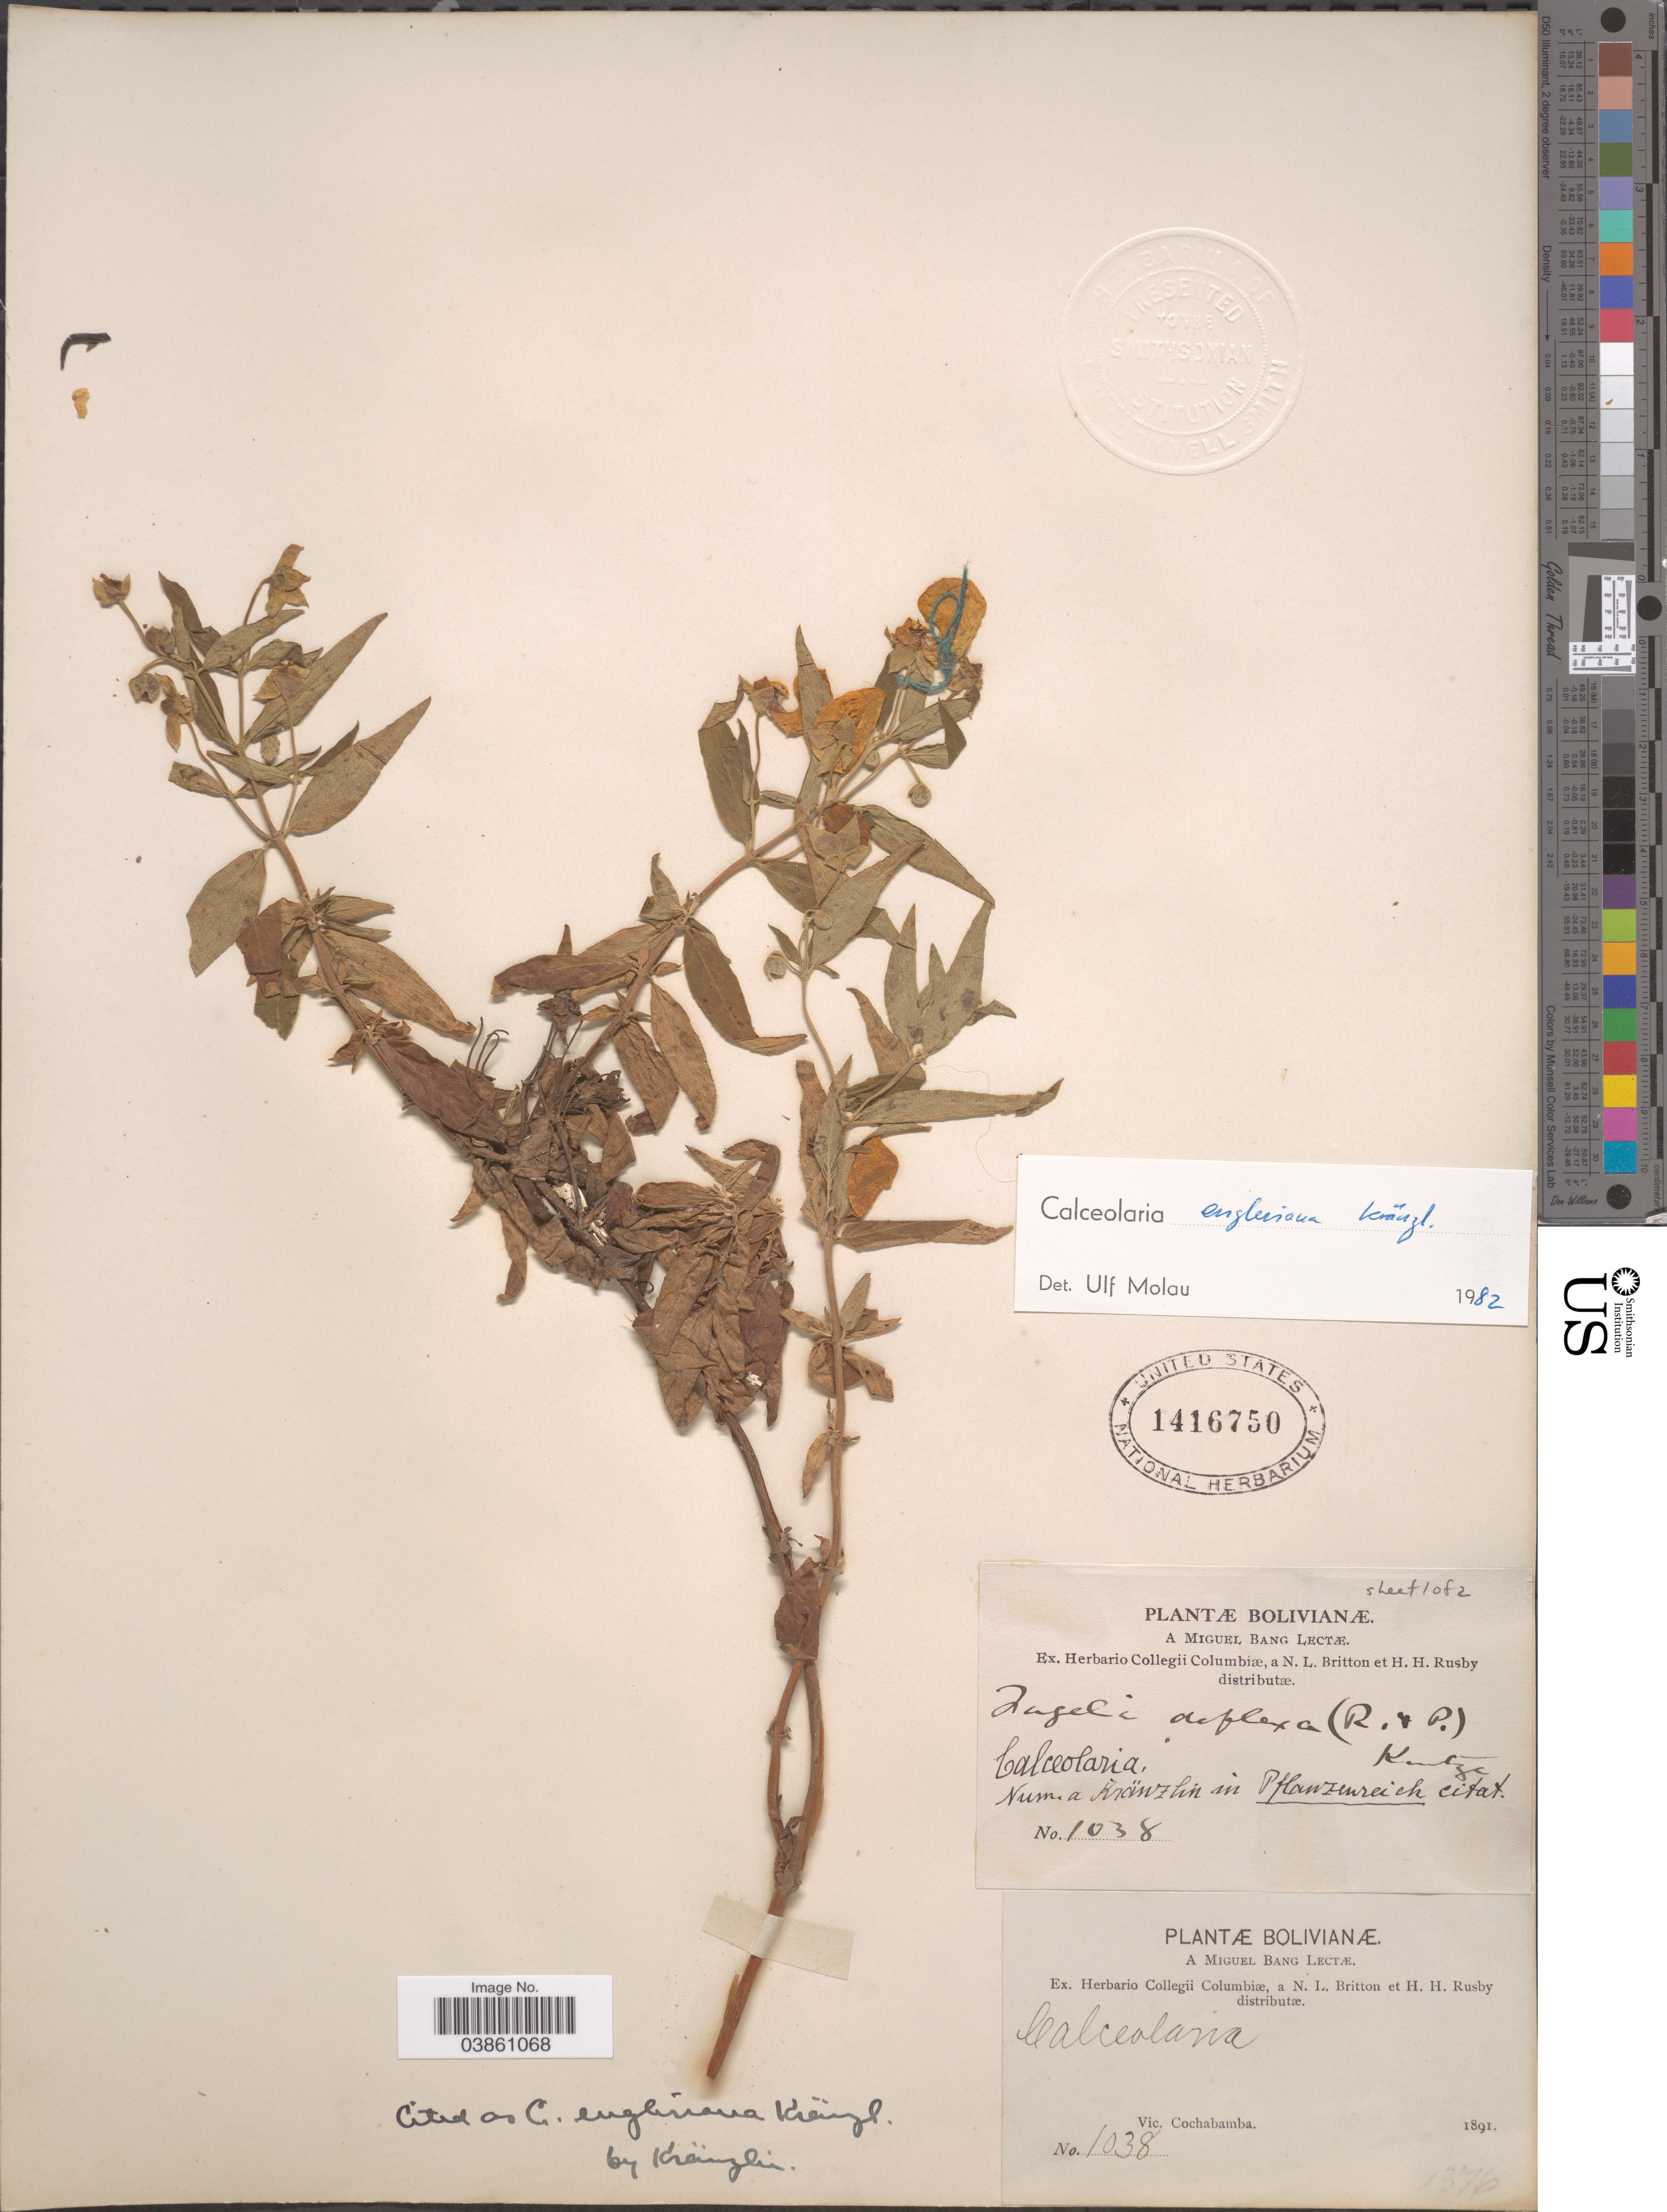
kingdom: Plantae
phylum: Tracheophyta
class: Magnoliopsida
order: Lamiales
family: Calceolariaceae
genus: Calceolaria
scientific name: Calceolaria engleriana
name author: Kraenzl.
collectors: M. Bang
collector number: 1038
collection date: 1891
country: Bolivia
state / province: Cochabamba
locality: Vic. Cochabamba.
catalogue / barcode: US 1416750